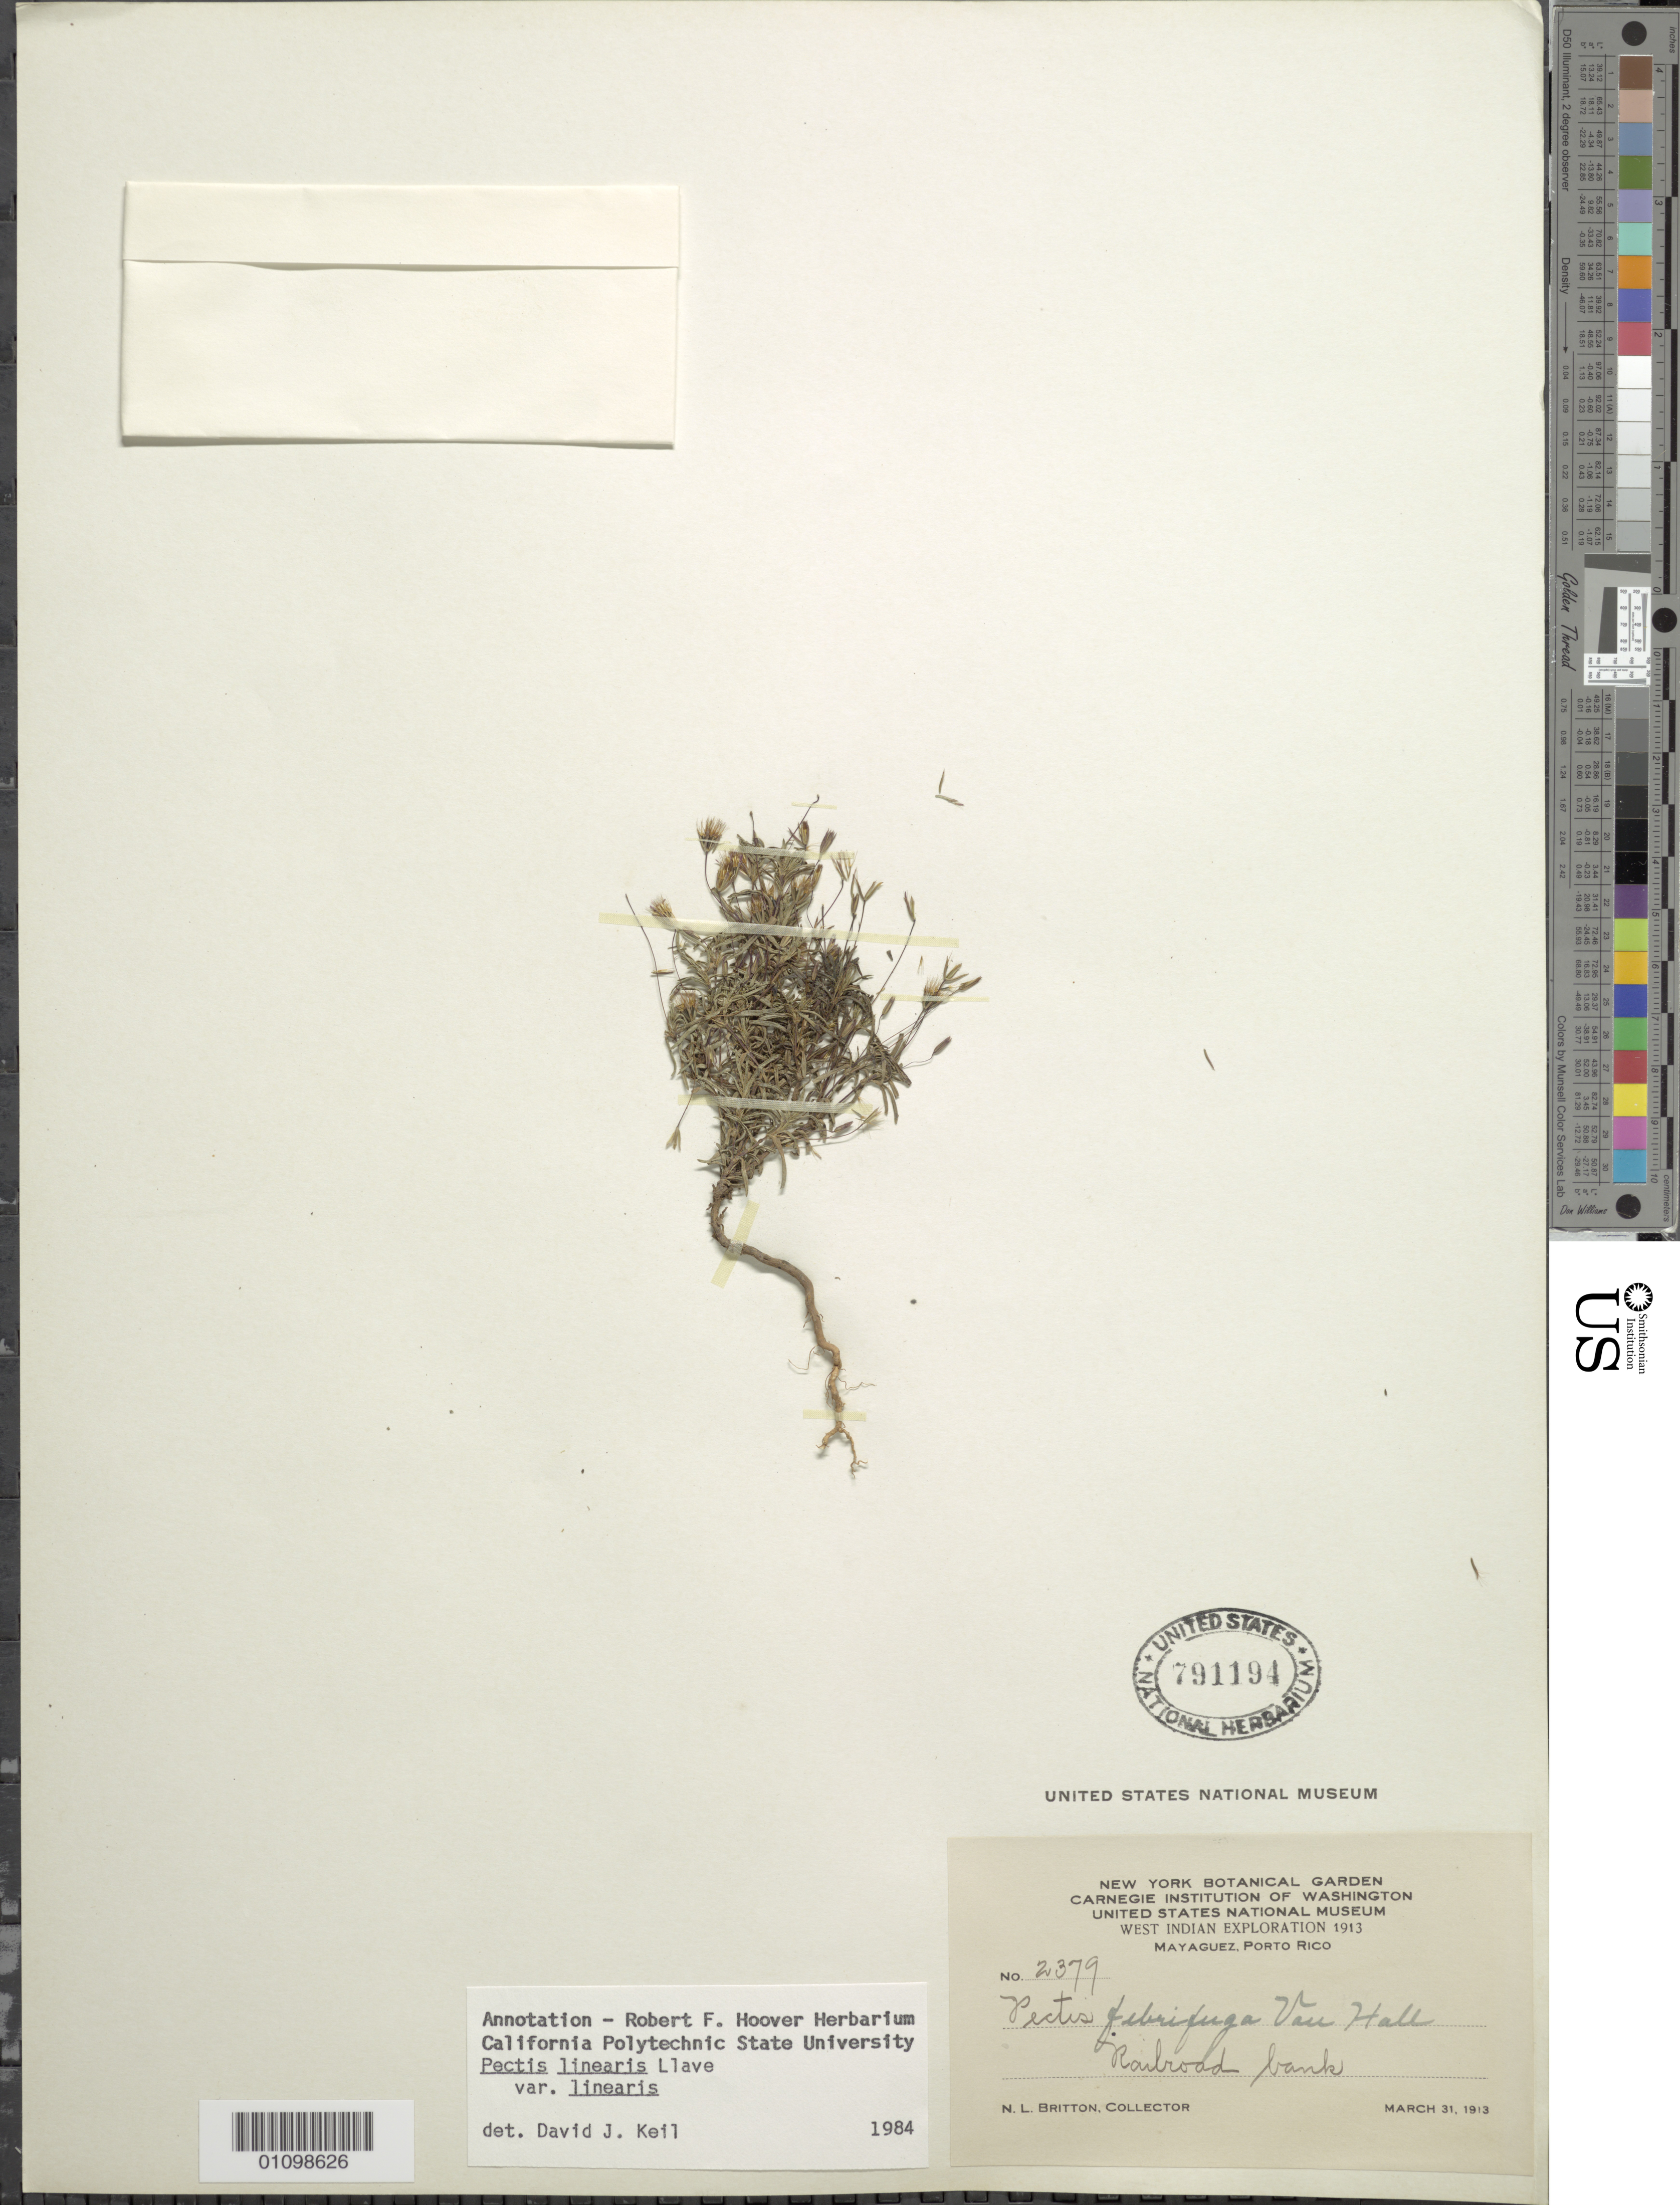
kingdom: Plantae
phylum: Tracheophyta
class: Magnoliopsida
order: Asterales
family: Asteraceae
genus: Pectis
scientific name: Pectis linearis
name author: La Llave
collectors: N. Britton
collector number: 2379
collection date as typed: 31 Mar 1913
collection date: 1913-03-31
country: Puerto Rico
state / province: Mayagüez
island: Puerto Rico I.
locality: Railroad banks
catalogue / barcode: US 791194